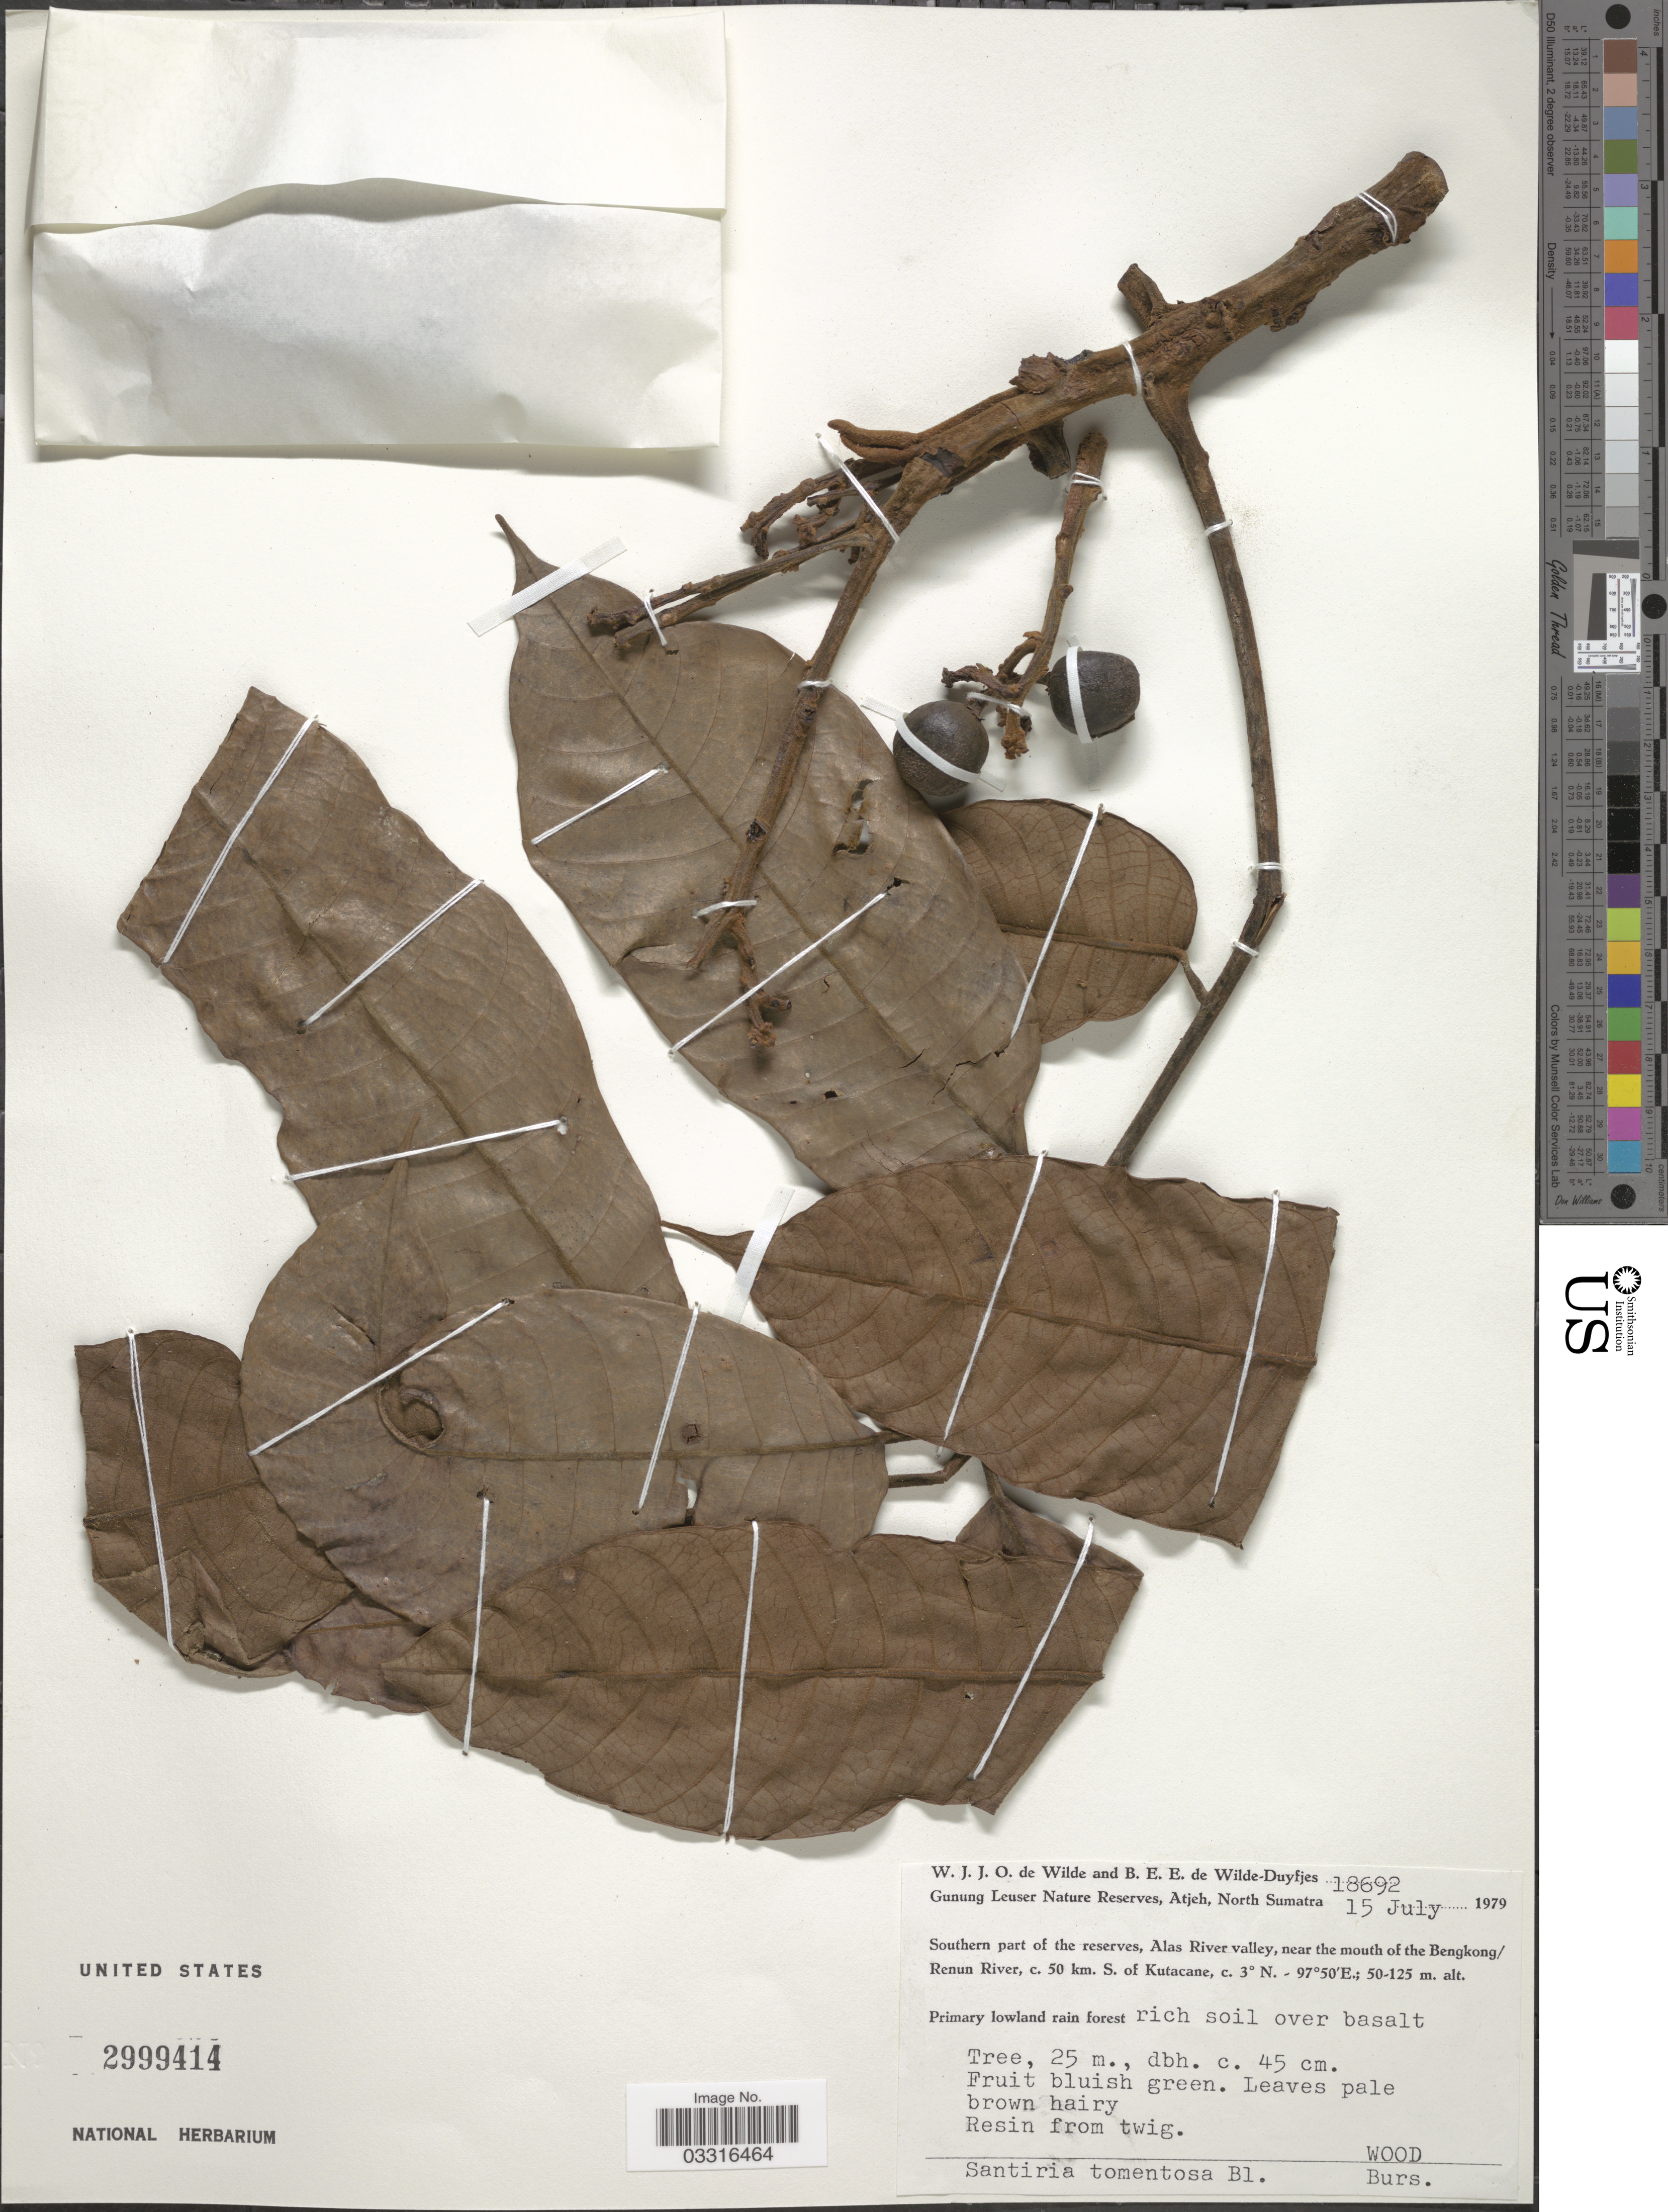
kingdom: Plantae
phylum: Tracheophyta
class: Magnoliopsida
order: Sapindales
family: Burseraceae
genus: Santiria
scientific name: Santiria tomentosa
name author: Blume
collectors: W. J. de Wilde & B. E. de Wilde-Duyfjes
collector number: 18692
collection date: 1979-07-15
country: Indonesia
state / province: Sumatra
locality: Gunung Leuser Nature Reserves, Atjeh, North Sumatra. Southern part of the reserves, Alas River valley, near the mouth of the Bengkong/Renun River, c. 50 km. S. of Kutacane.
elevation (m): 50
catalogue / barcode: US 2999414